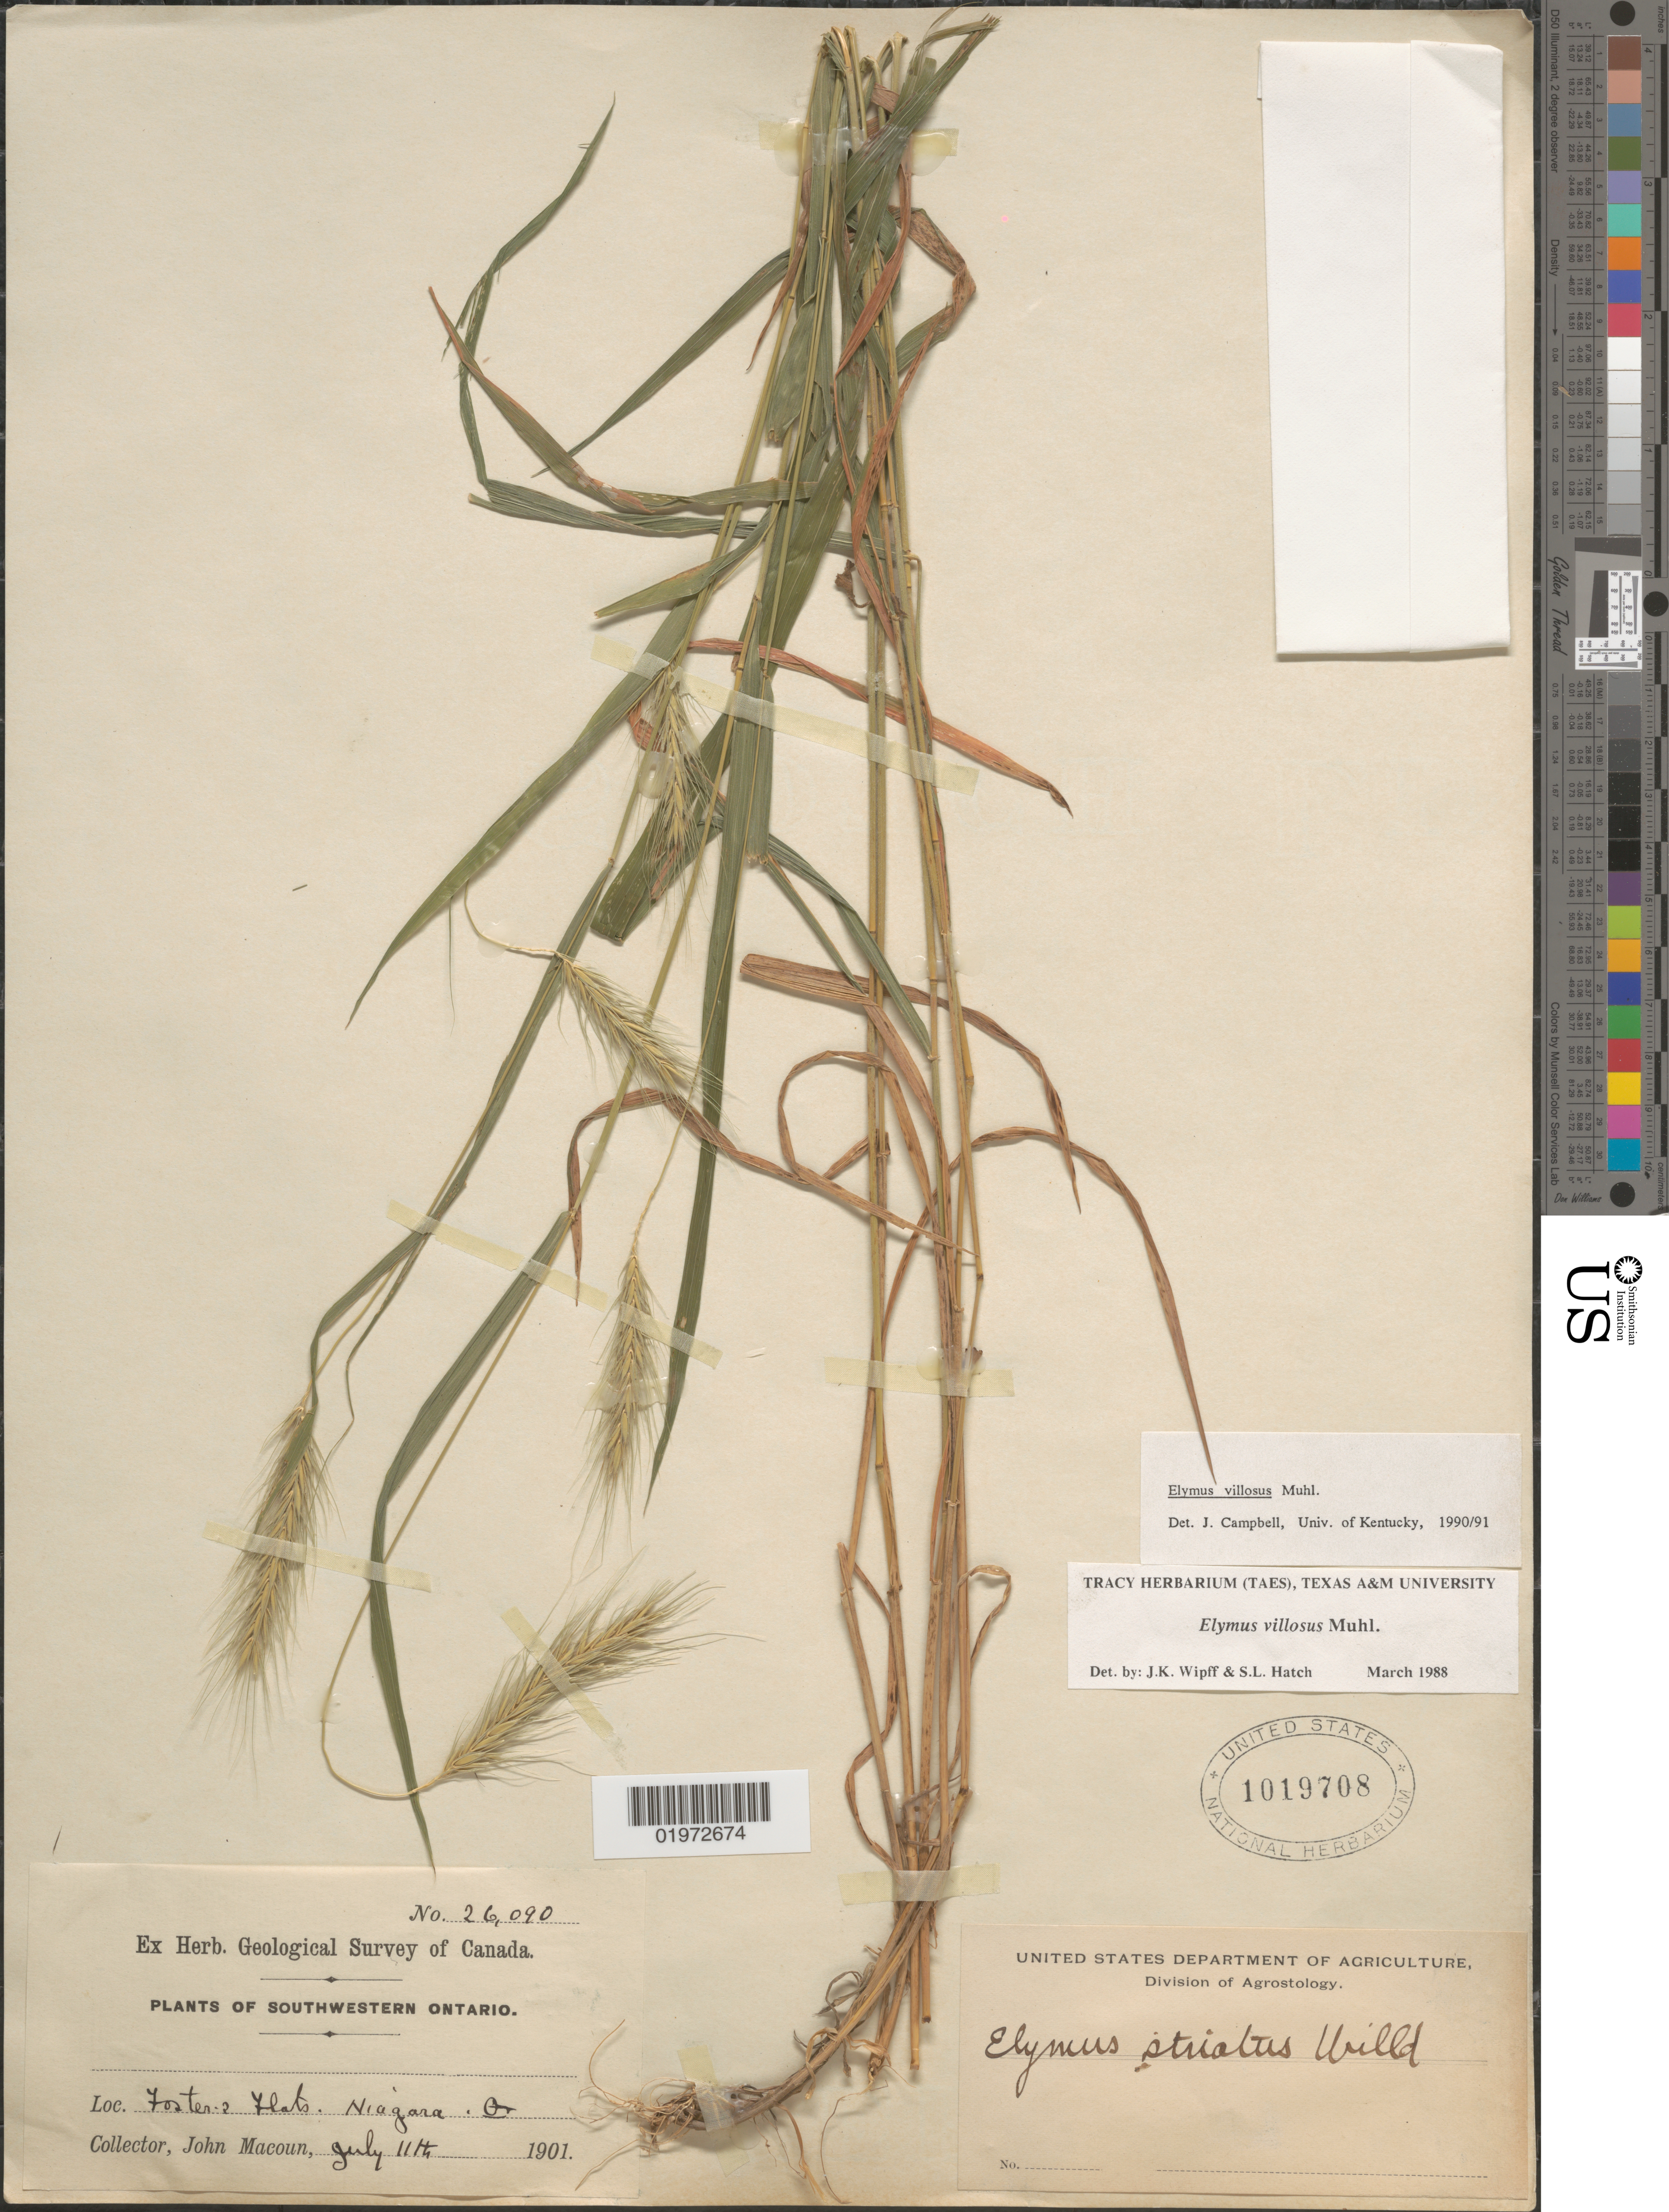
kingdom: Plantae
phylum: Tracheophyta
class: Liliopsida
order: Poales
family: Poaceae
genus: Elymus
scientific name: Elymus villosus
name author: Muhl. ex Willd.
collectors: J. Macoun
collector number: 26090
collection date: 1901-07-11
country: Canada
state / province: Ontario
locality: Geological Survey of Canada. Southwestern Ontario. Foster's Flats, Niagara.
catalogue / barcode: US 1019708